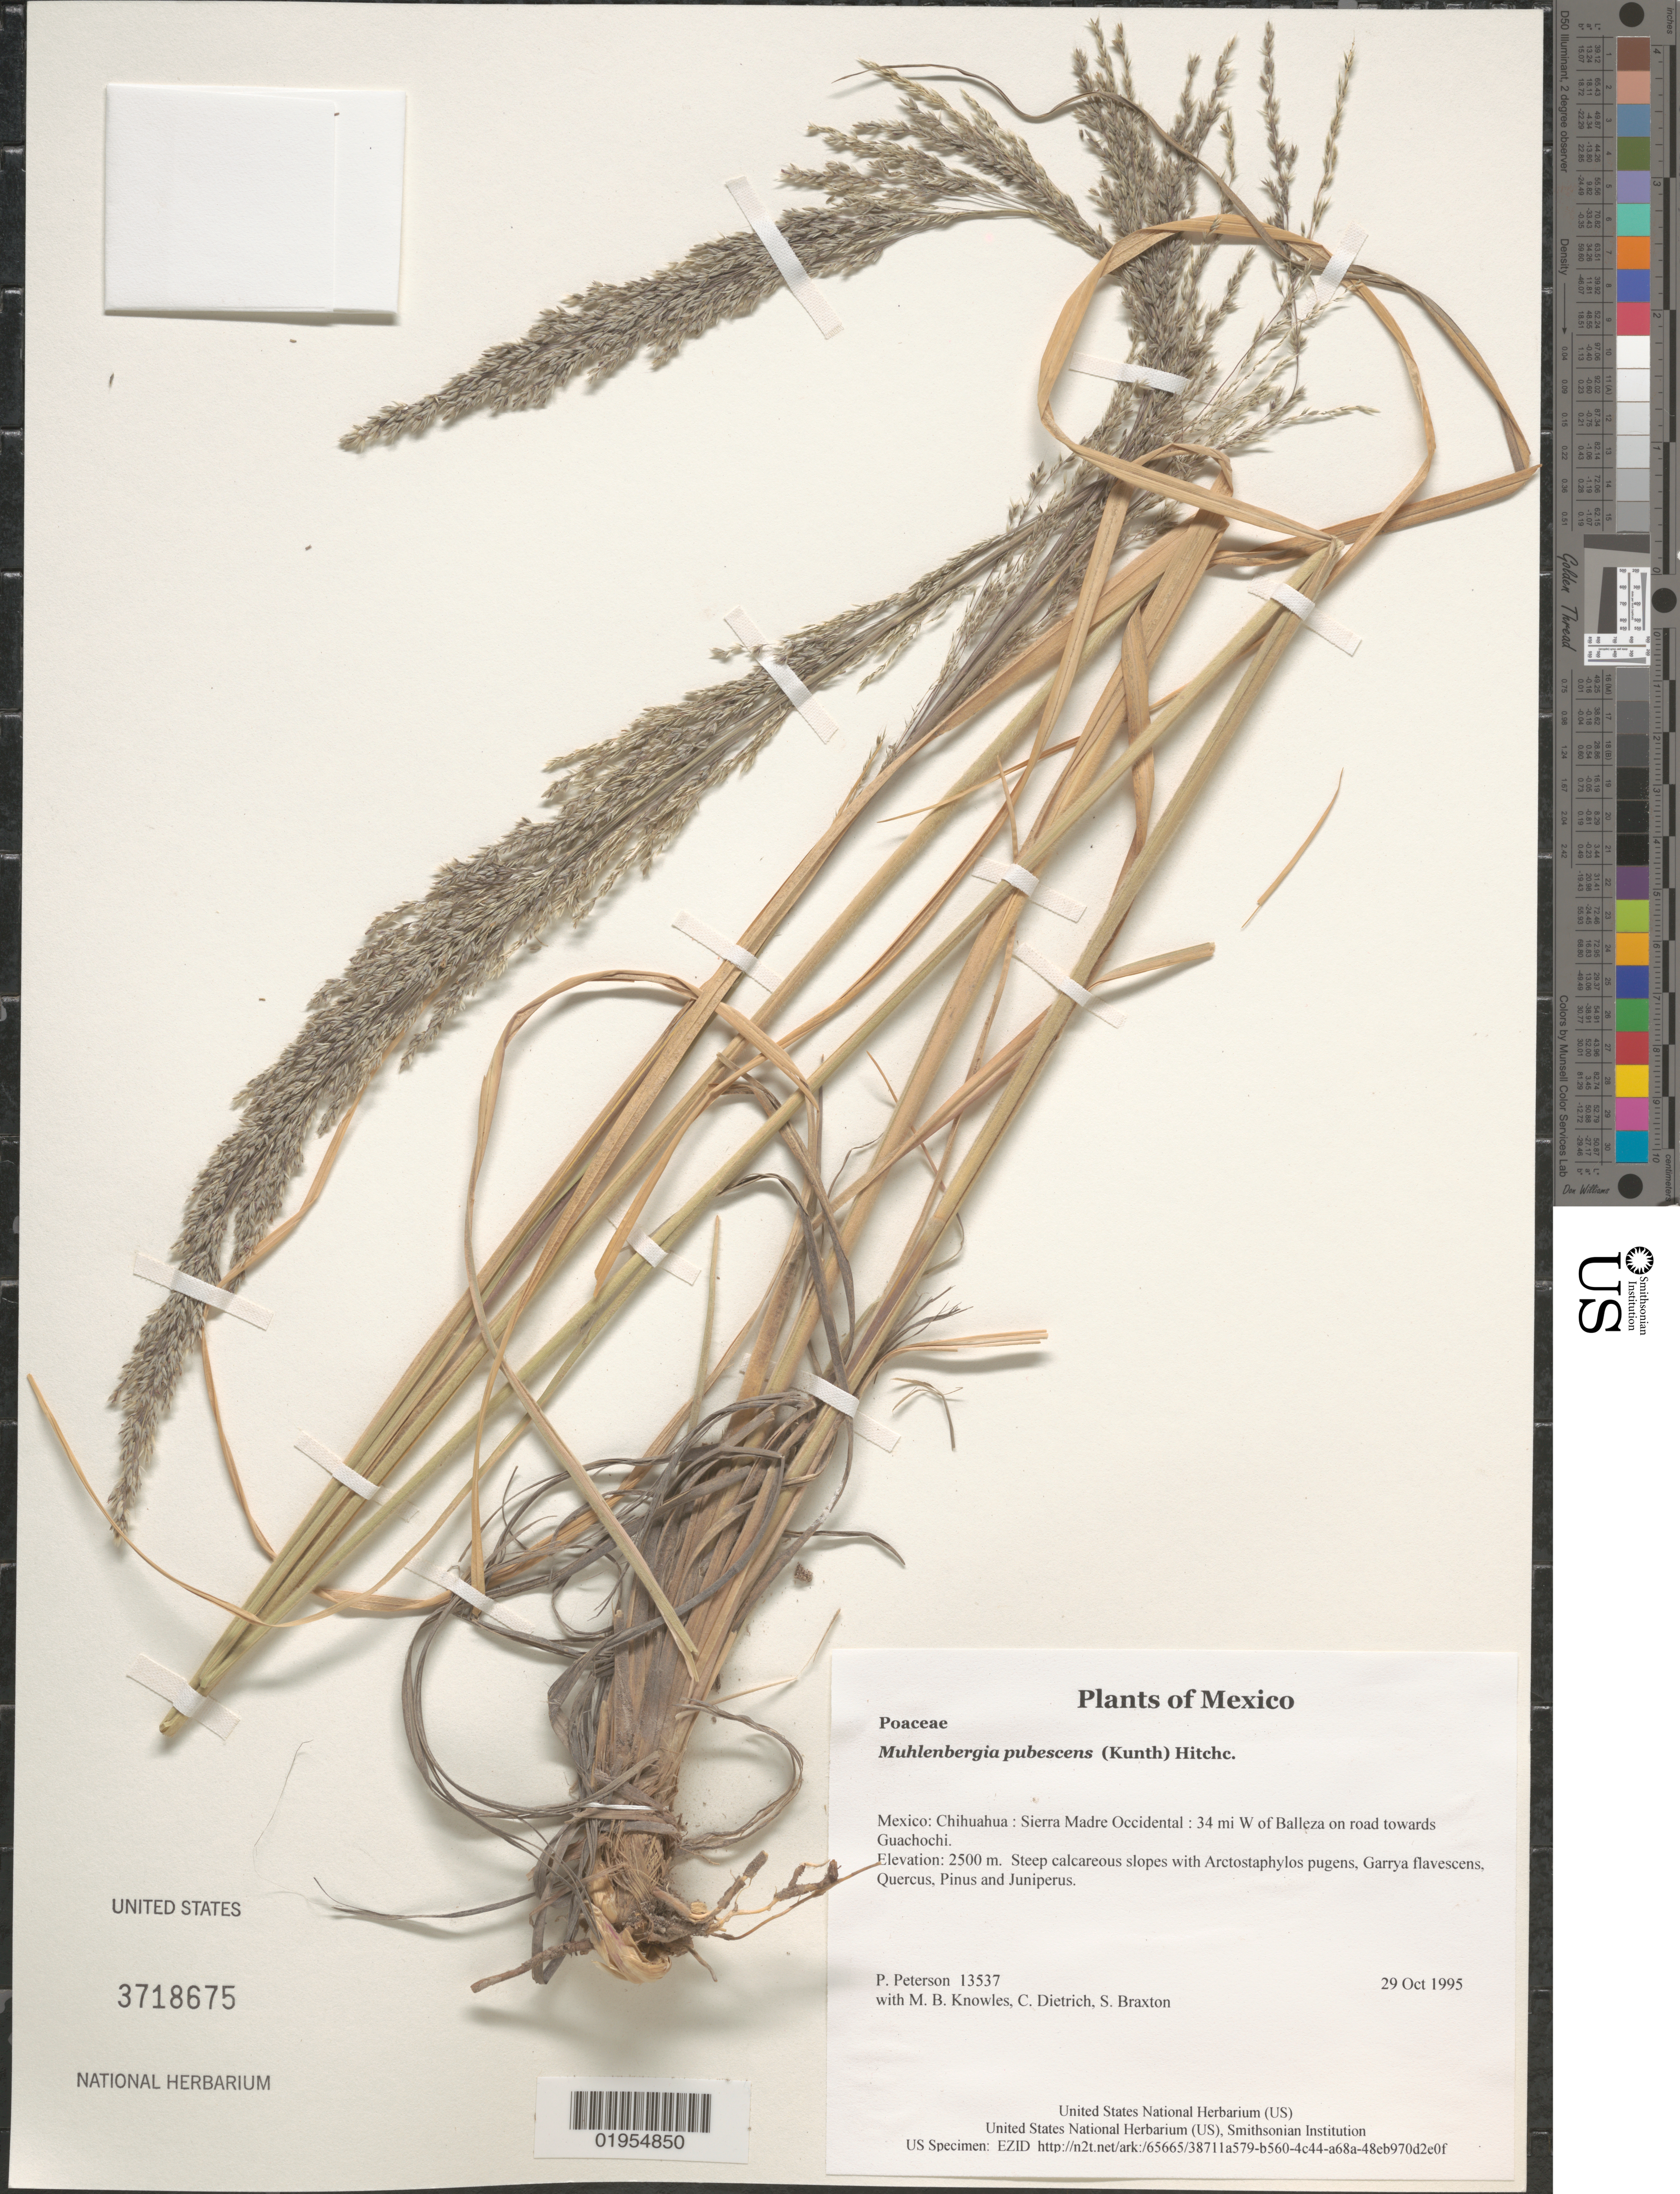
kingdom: Plantae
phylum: Tracheophyta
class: Liliopsida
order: Poales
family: Poaceae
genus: Muhlenbergia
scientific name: Muhlenbergia pubescens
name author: (Kunth) Hitchc.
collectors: P. M. Peterson, M. B. Knowles, C. Dietrich & S. Braxton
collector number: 13537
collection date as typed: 29 Oct 1995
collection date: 1995-10-29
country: Mexico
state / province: Chihuahua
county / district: Sierra Madre Occidental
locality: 34 mi W of Balleza on road towards Guachochi.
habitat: Steep calcareous slopes with Arctostaphylos pugens, Garrya flavescens, Quercus, Pinus and Juniperus.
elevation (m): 2500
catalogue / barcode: US 3718675